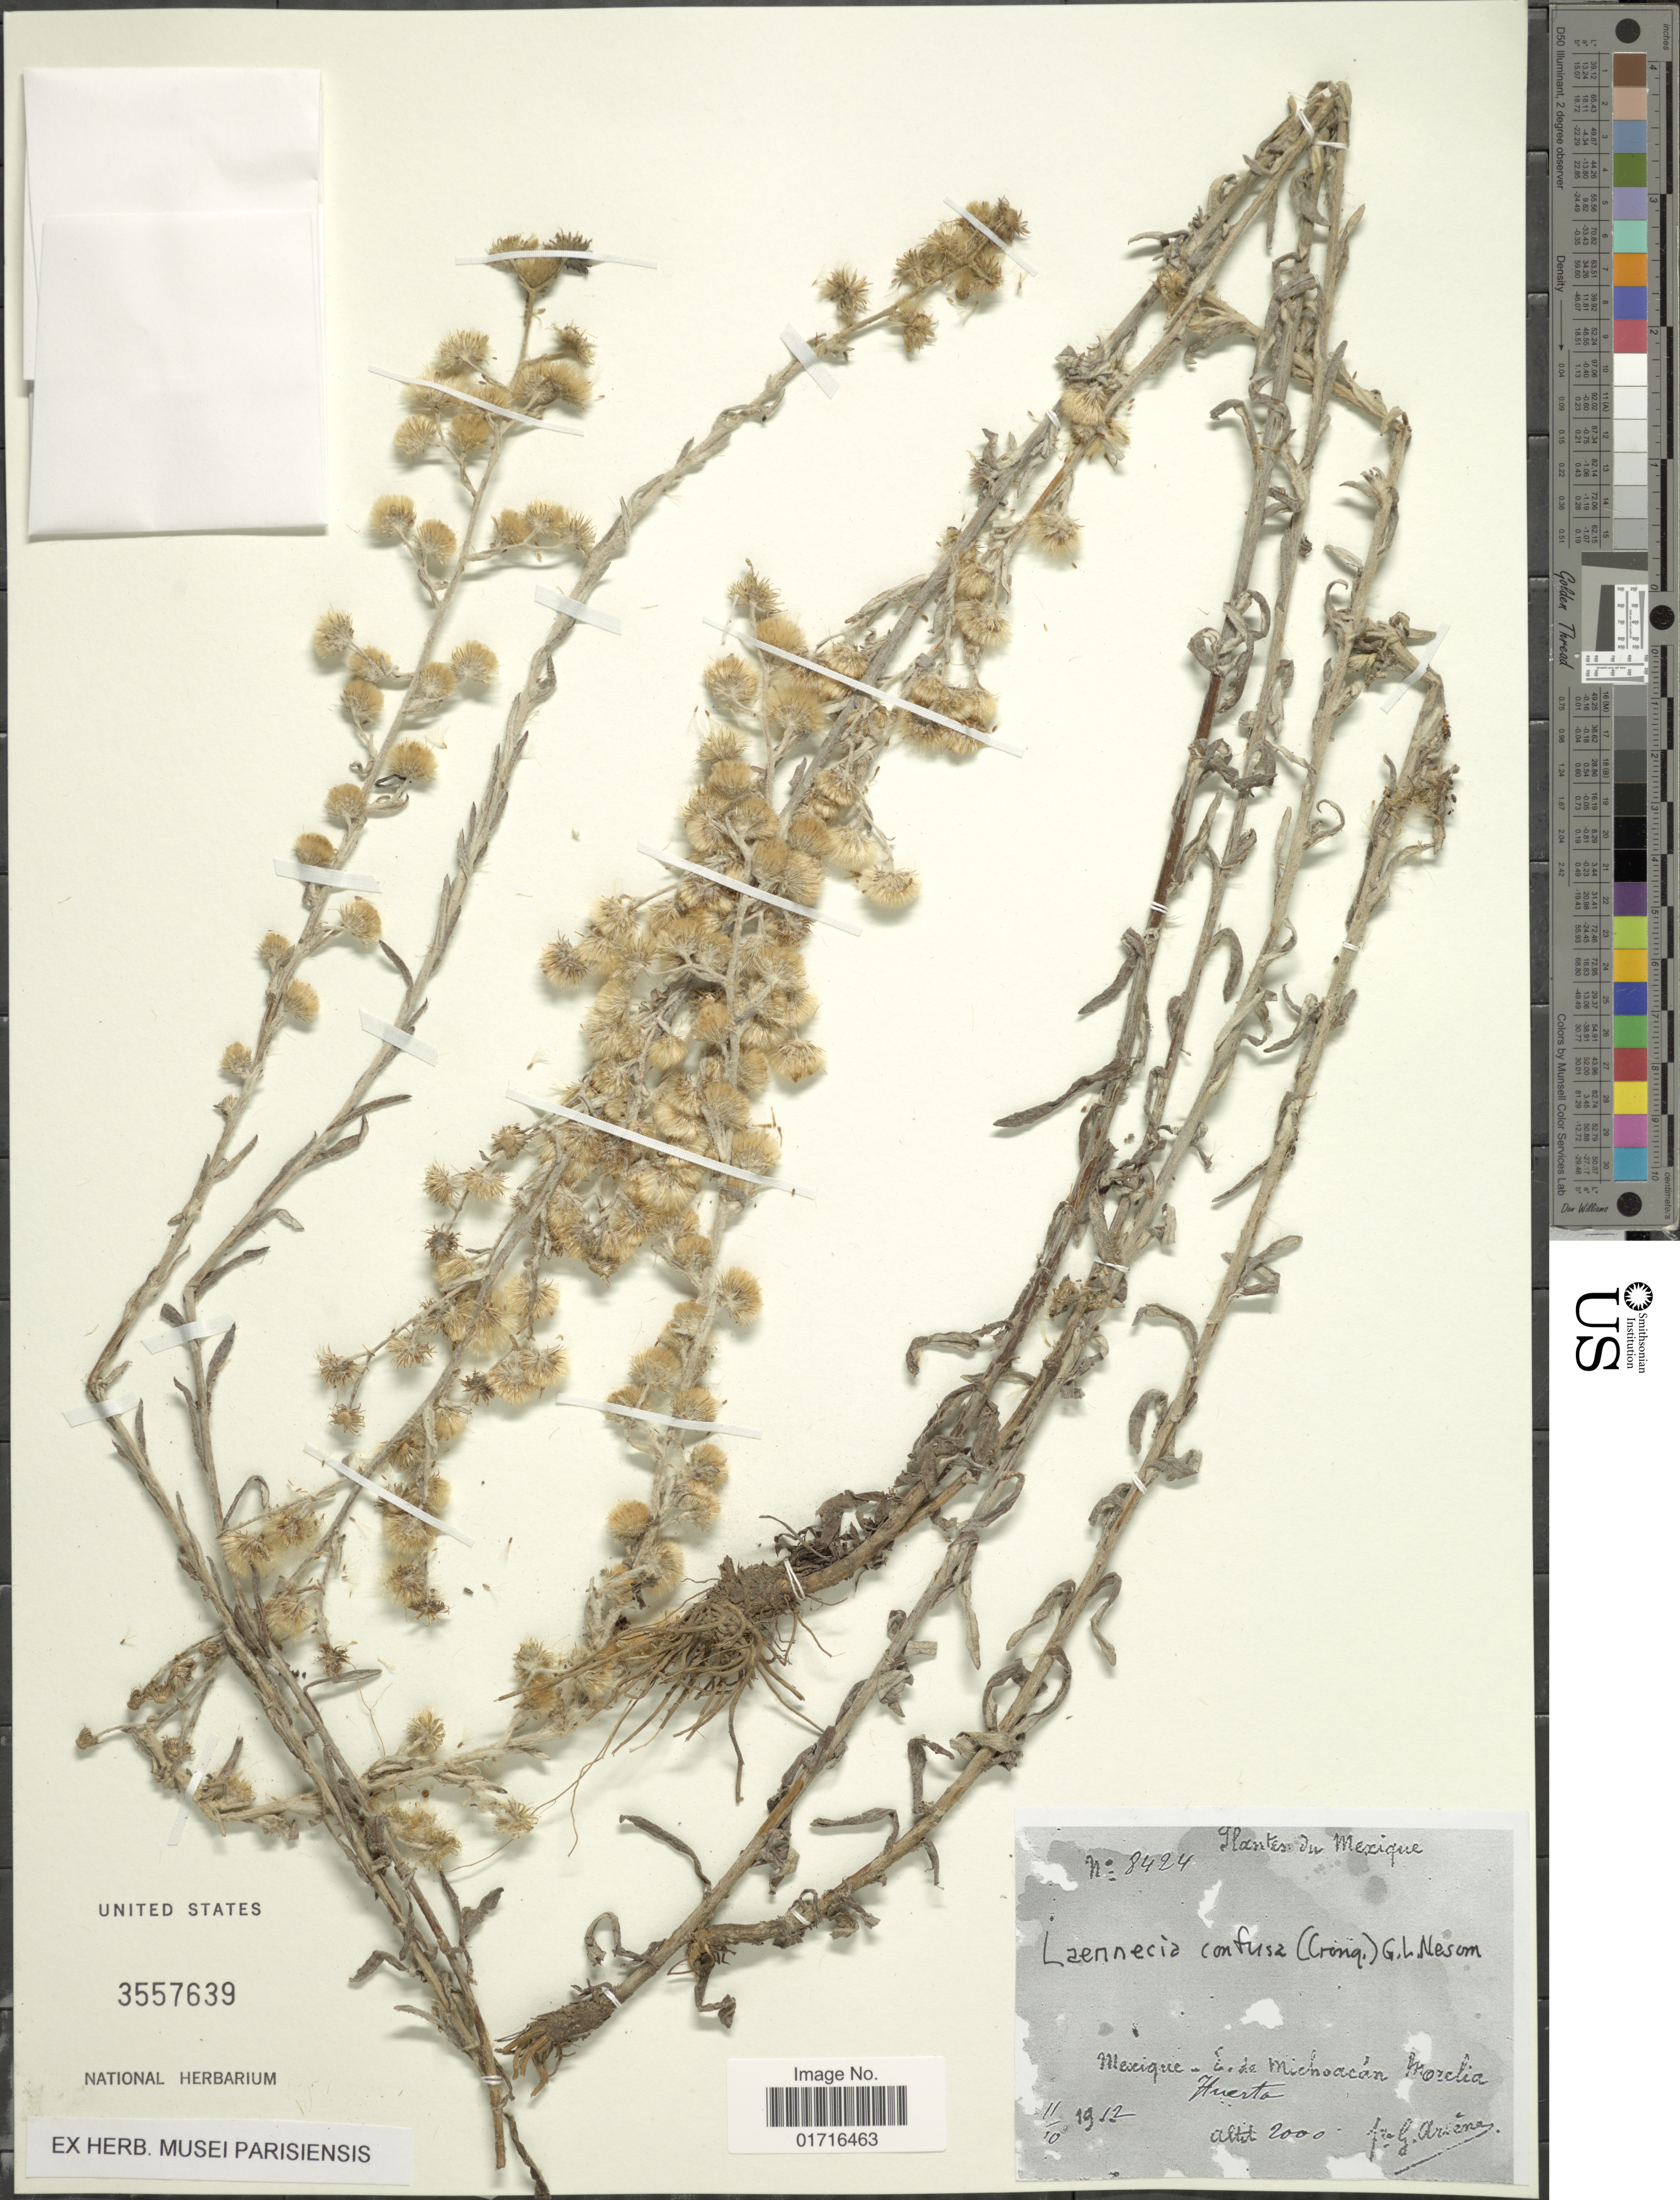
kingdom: Plantae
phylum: Tracheophyta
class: Magnoliopsida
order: Asterales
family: Asteraceae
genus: Conyza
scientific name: Conyza confusa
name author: Cronq.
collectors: Bro. G. Arsène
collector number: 8424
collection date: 1912-10-11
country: Mexico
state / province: Michoacán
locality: Morelia, Huerta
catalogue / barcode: US 3557639